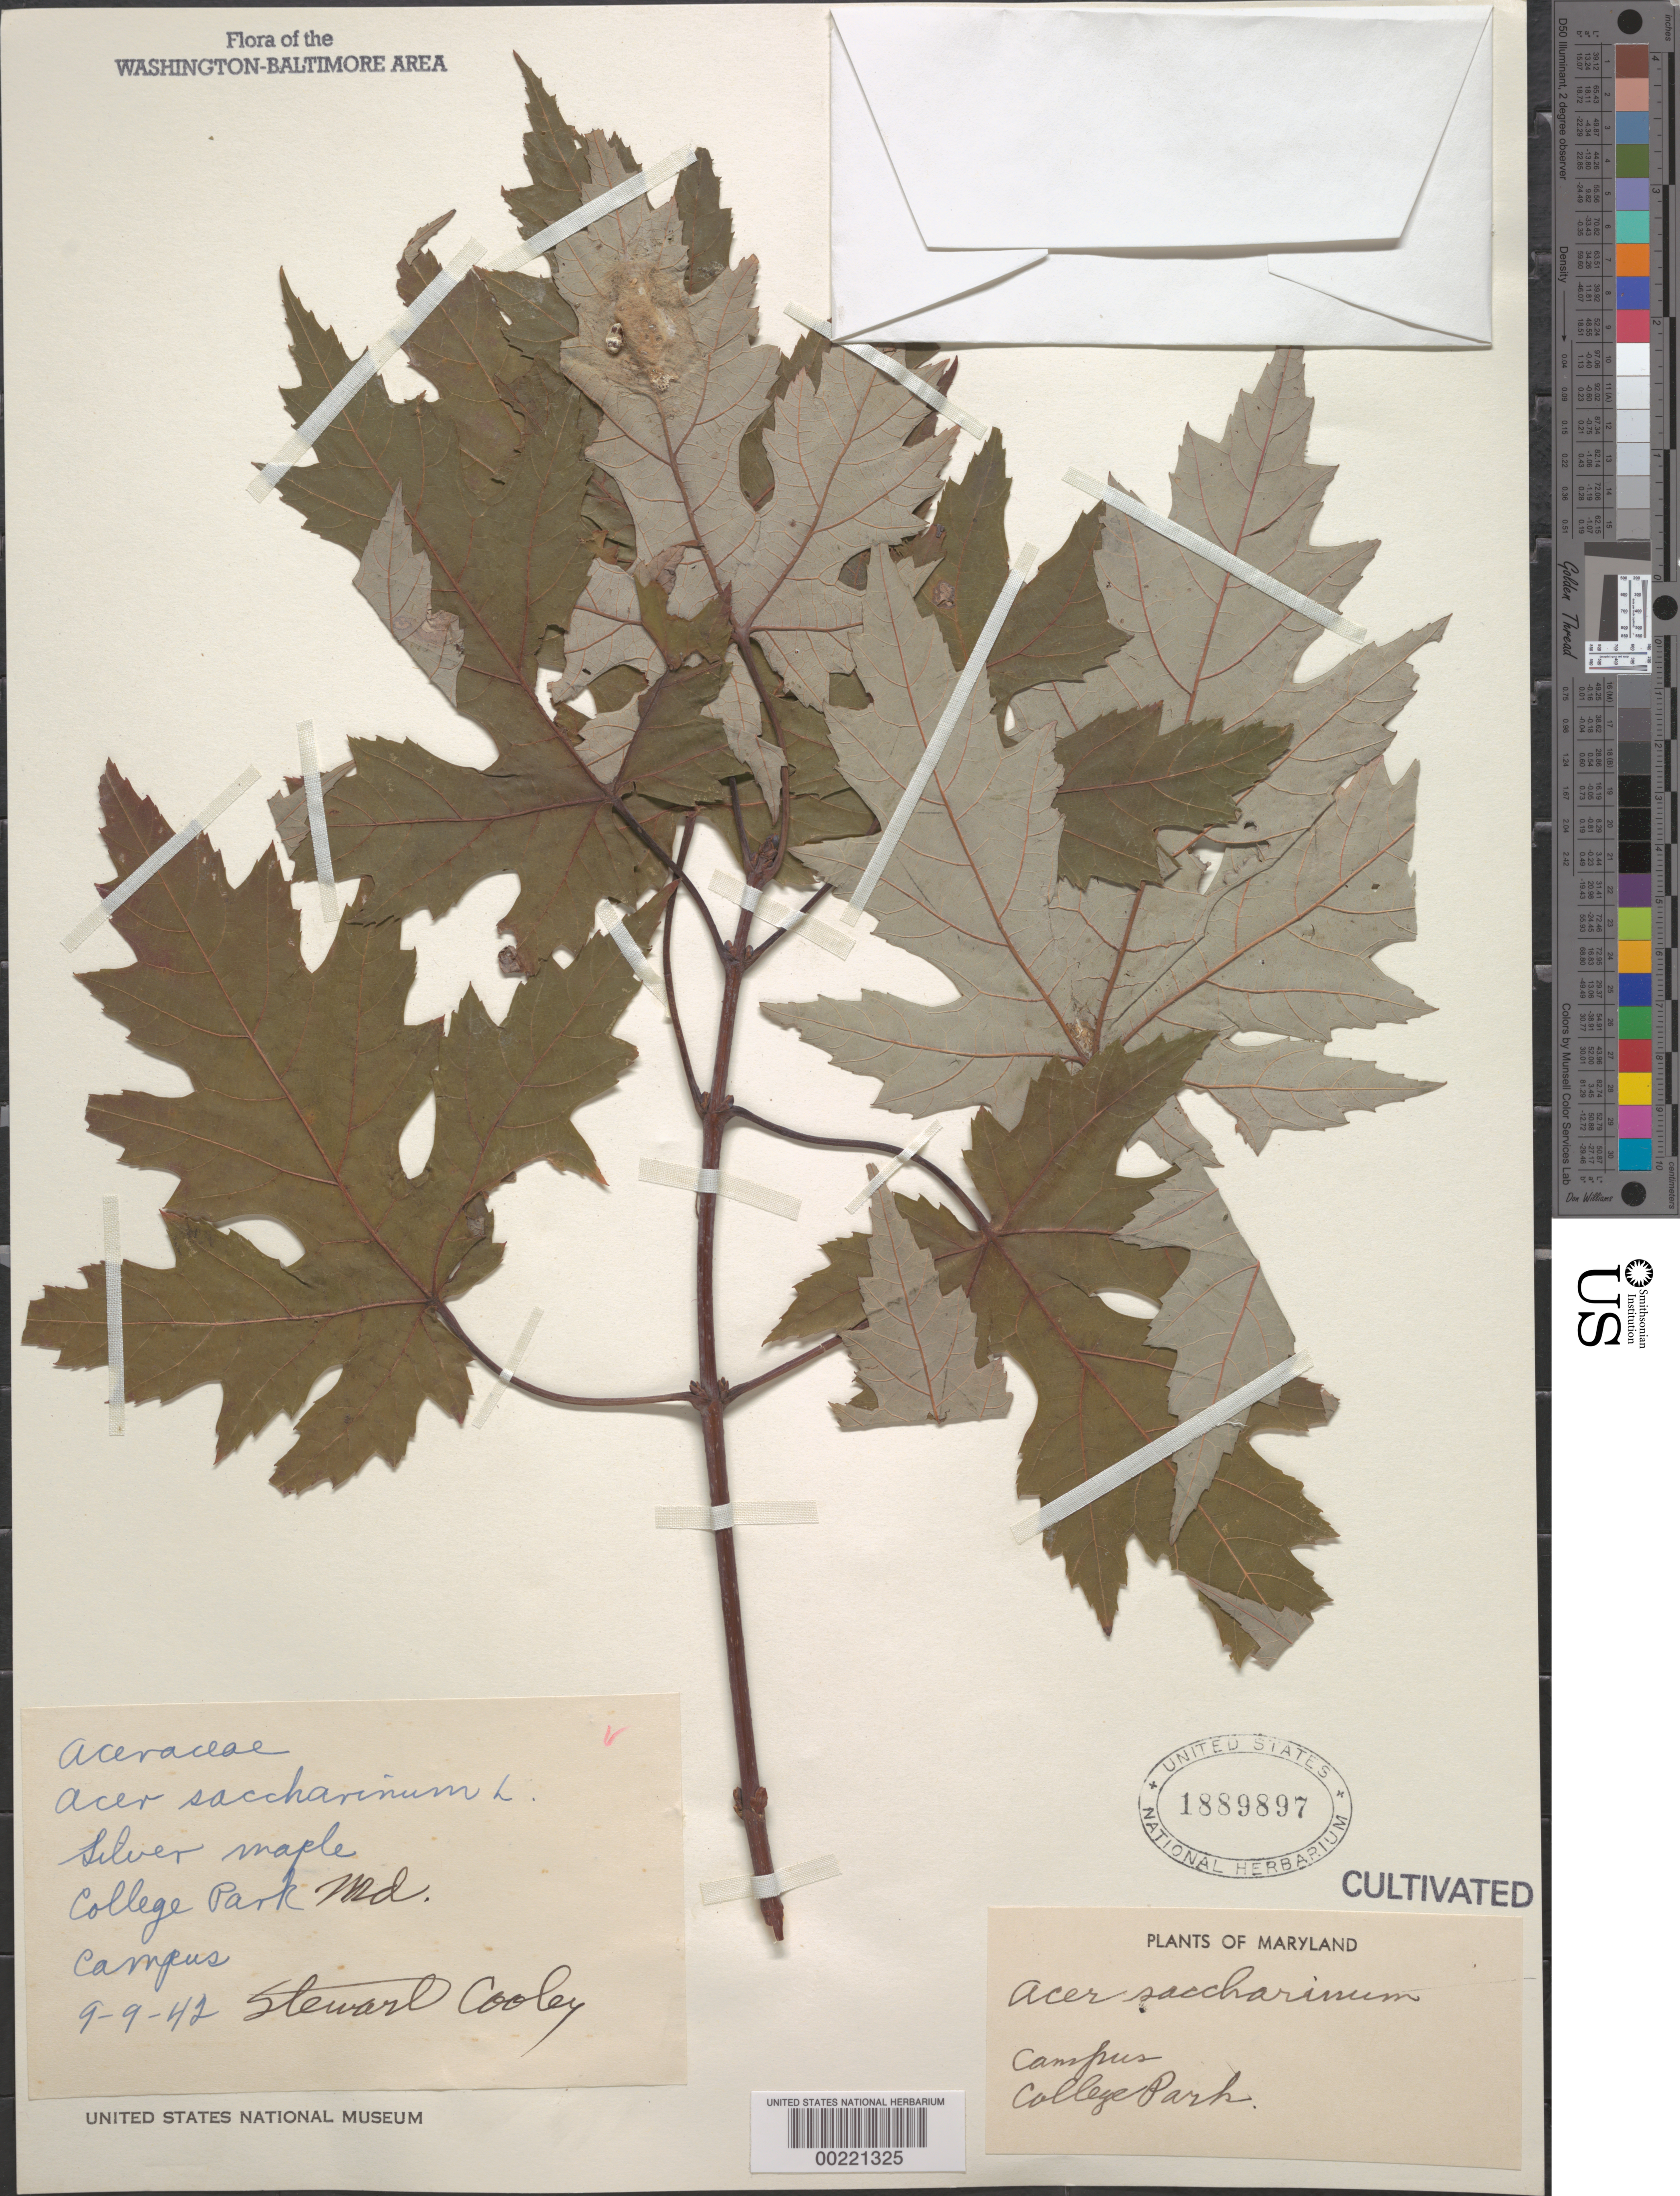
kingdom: Plantae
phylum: Tracheophyta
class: Magnoliopsida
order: Sapindales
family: Sapindaceae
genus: Acer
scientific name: Acer saccharinum subsp. floridanum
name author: (Chapm.) Wesm.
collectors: S. Cooley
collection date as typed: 09 Sep 1942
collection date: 1942-09-09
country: United States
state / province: Maryland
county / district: Prince George's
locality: College Park, Campus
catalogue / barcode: US 1889897